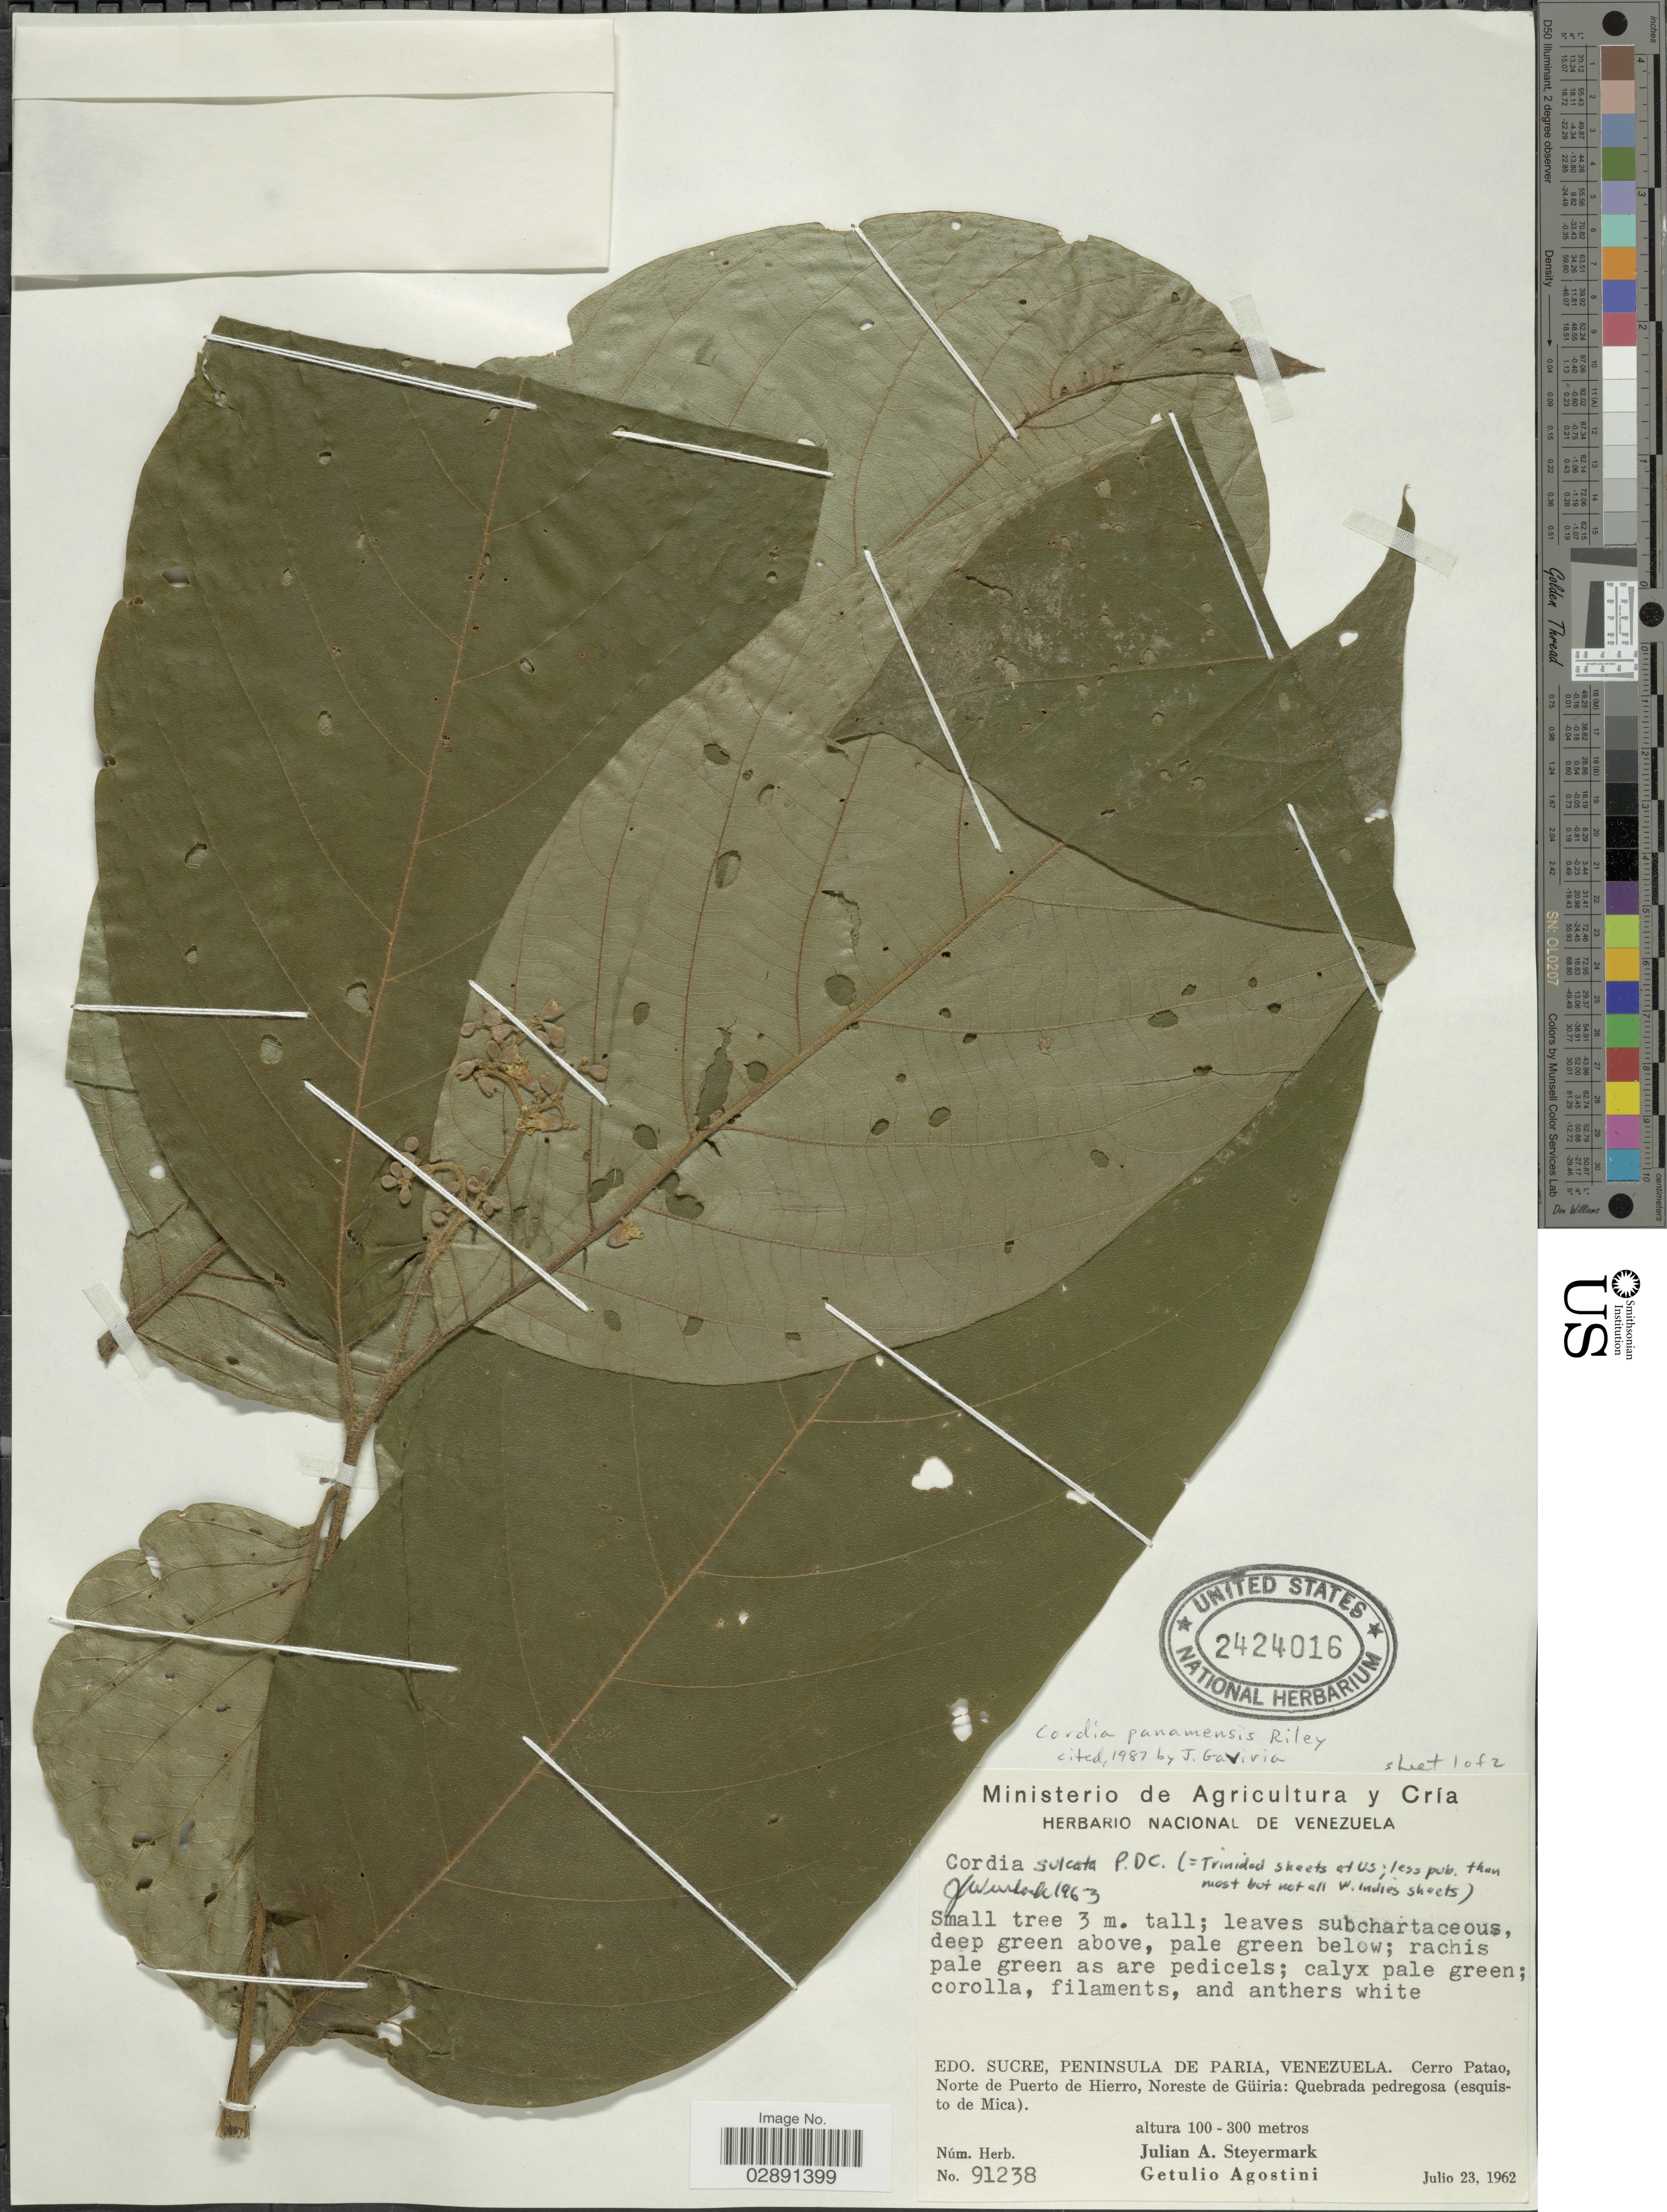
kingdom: Plantae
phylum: Tracheophyta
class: Magnoliopsida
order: Boraginales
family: Cordiaceae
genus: Cordia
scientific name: Cordia panamensis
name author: L. Riley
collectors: J. Steyermark & G. Agostini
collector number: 91238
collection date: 1962-07-23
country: Venezuela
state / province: Sucre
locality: Peninsula de Paria. Cerro Patao, Norte de Puerto de Hierro, Noreste de Güiria: Quebrada pedregosa (esquisto de Mica).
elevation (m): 100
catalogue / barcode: US 2424016